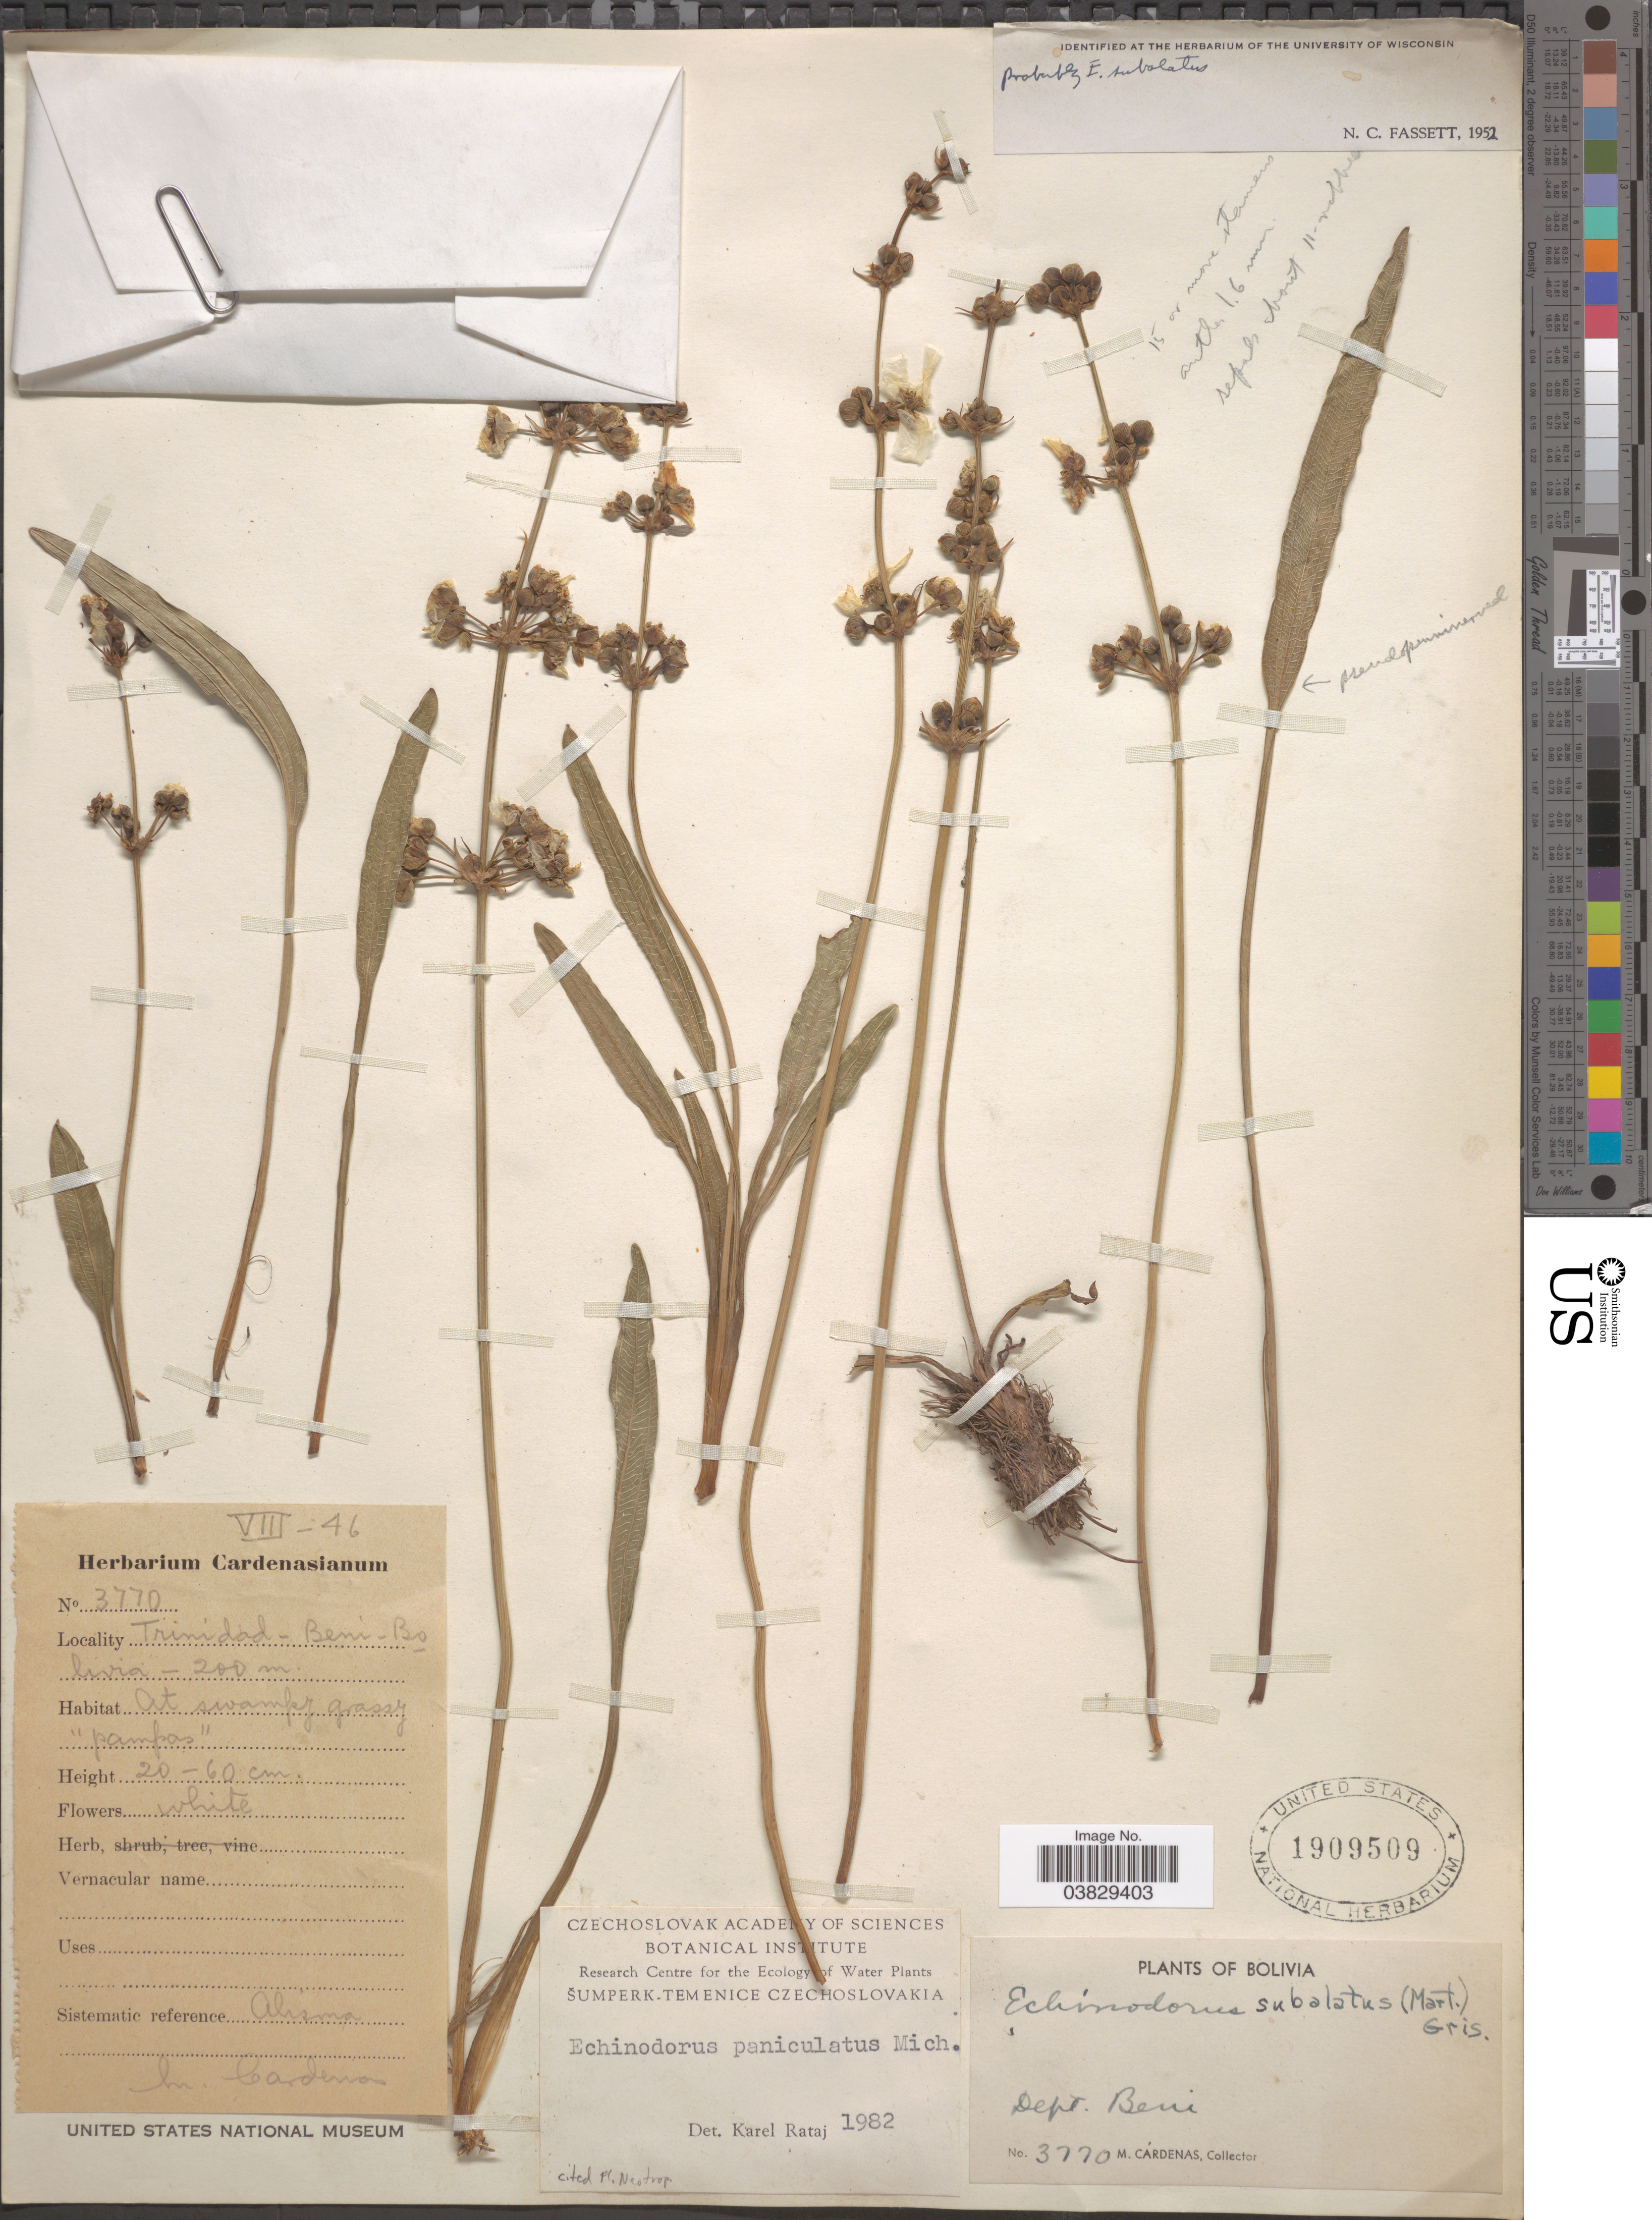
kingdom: Plantae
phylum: Tracheophyta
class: Liliopsida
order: Alismatales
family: Alismataceae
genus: Echinodorus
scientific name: Echinodorus paniculatus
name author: Micheli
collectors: M. Cárdenas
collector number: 3770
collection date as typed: Transcribed d/m/y: /8/46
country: Bolivia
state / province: Beni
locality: Dept. Beni. Trinidad.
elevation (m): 200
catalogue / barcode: US 1909509